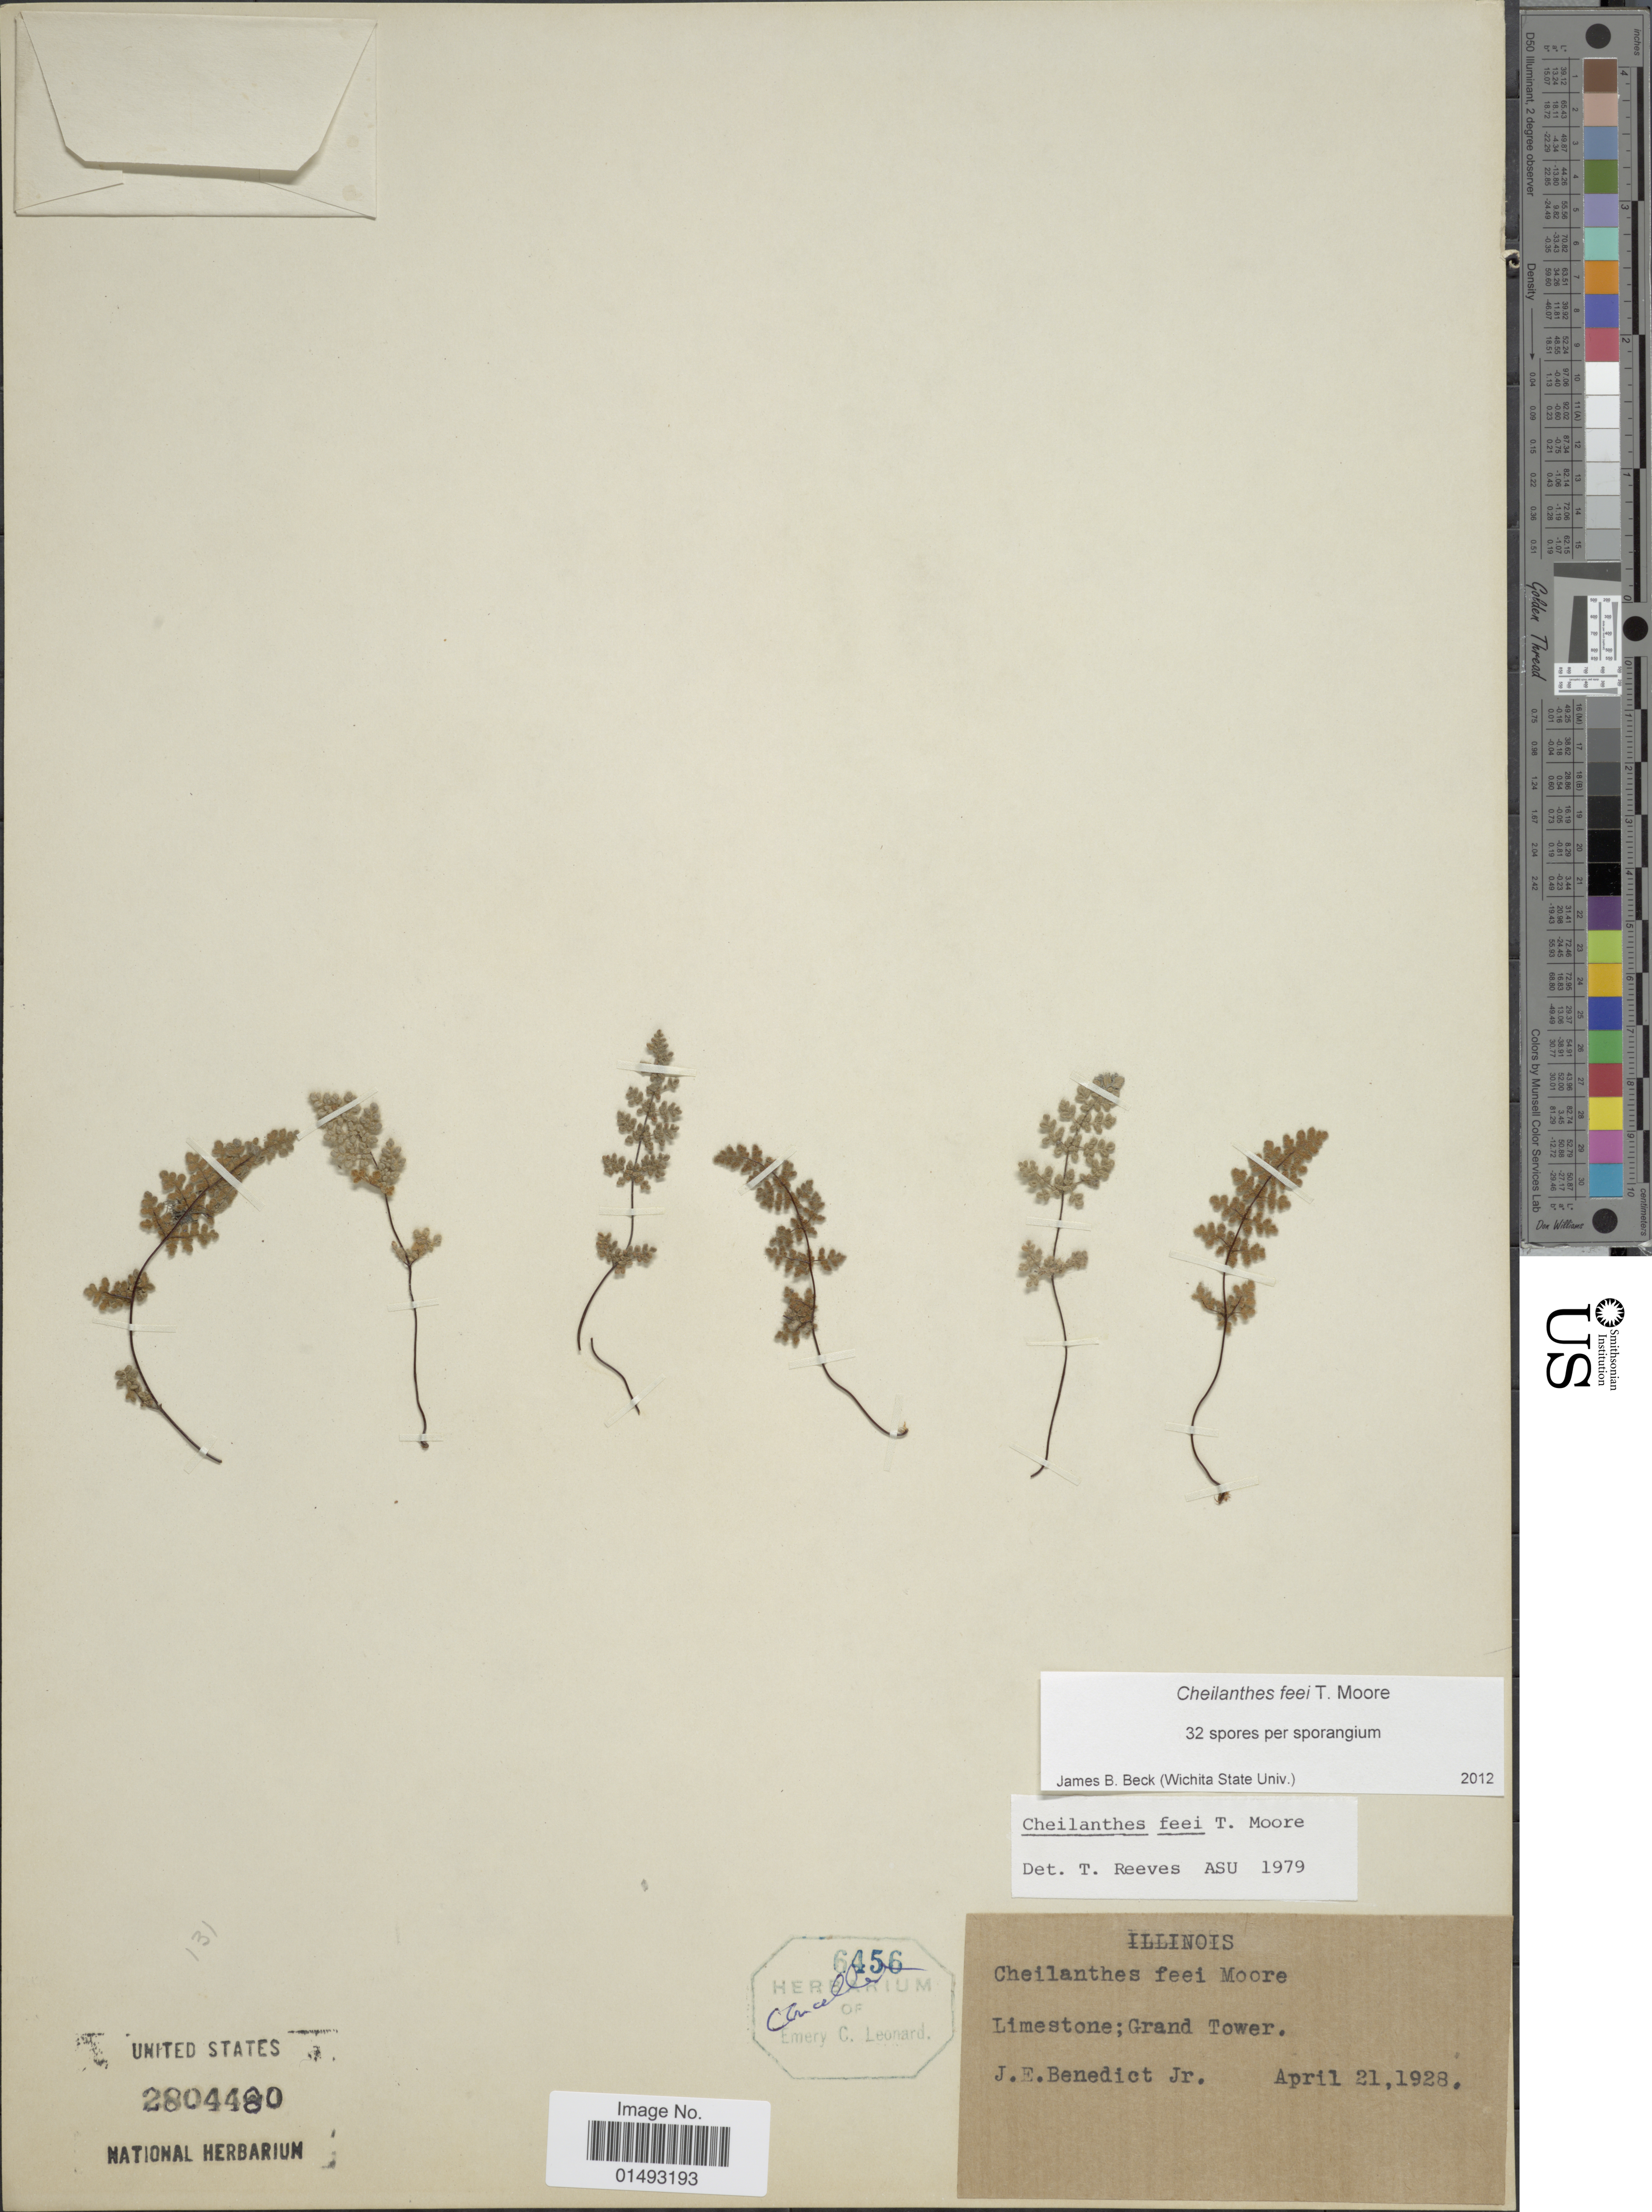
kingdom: Plantae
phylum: Tracheophyta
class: Polypodiopsida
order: Polypodiales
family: Pteridaceae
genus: Myriopteris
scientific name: Myriopteris gracilis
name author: Fée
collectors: J. Benedict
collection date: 1928-04-21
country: United States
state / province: Illinois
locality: Limestone; Grand Tower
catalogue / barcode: US 2804480